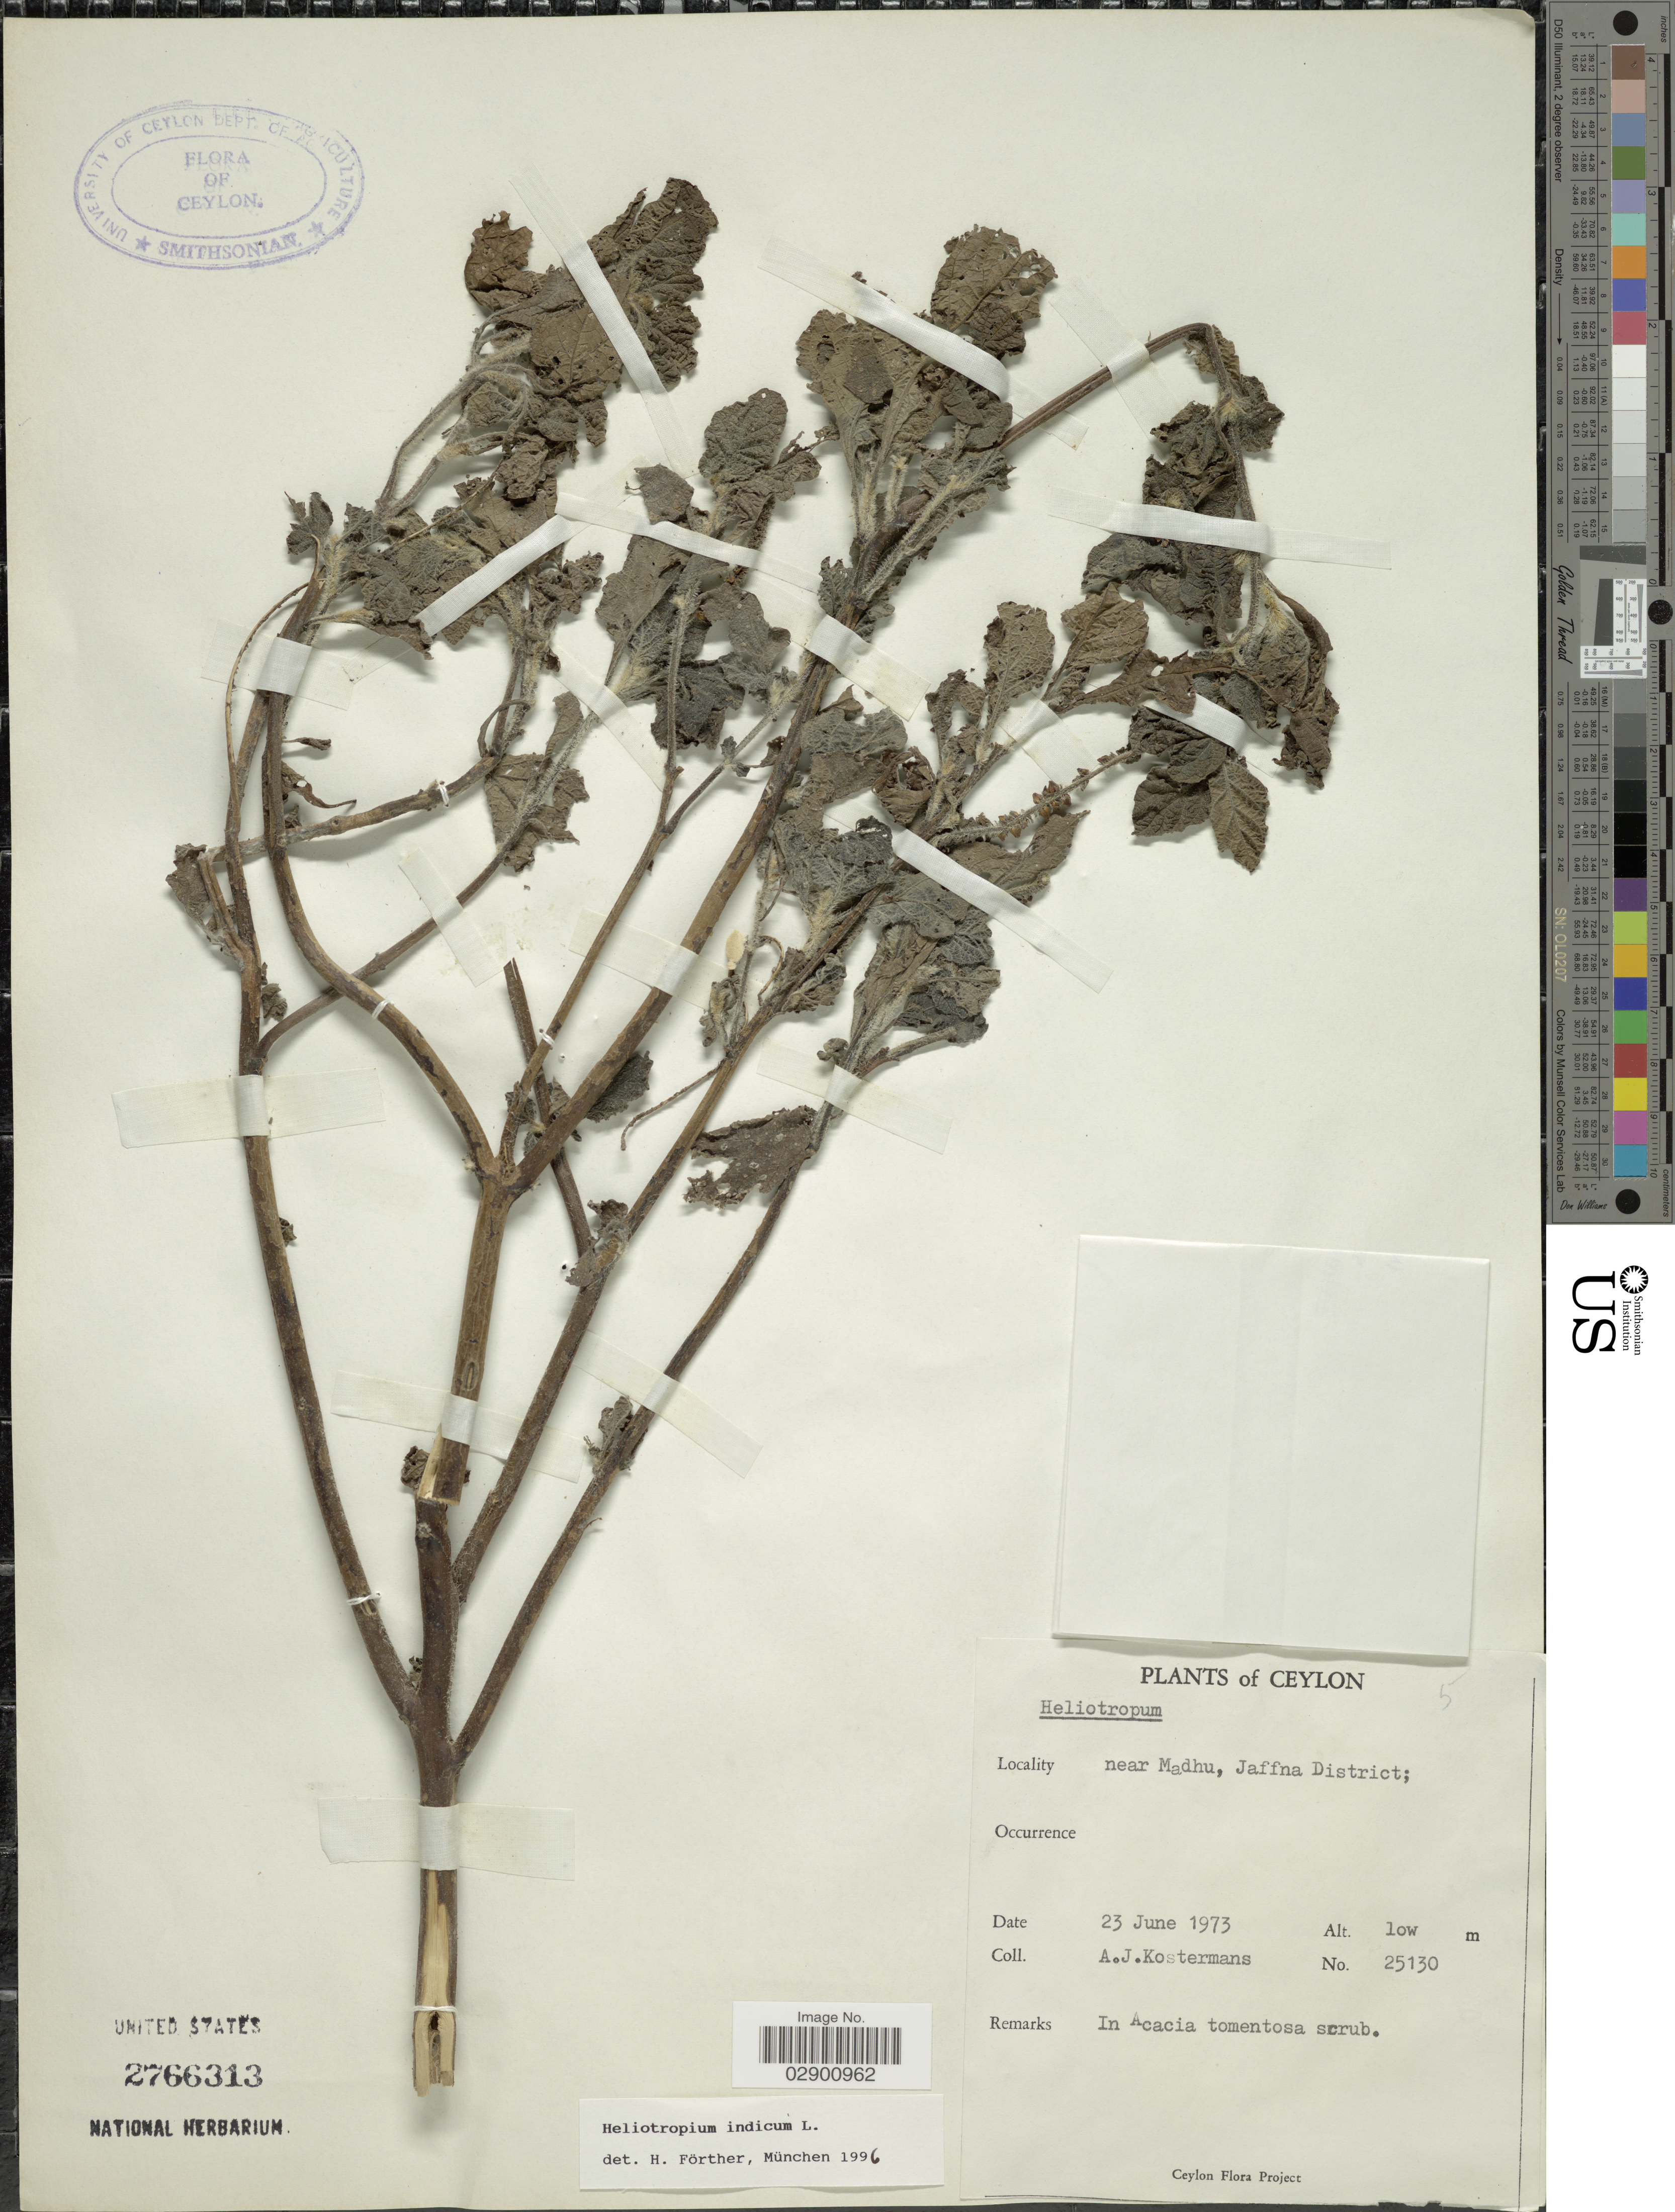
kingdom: Plantae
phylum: Tracheophyta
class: Magnoliopsida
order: Boraginales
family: Heliotropiaceae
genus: Heliotropium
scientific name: Heliotropium indicum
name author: L.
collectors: A. J. G. Kostermans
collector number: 25130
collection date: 1973-06-23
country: Sri Lanka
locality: Ceylon. Near Madhu, Jaffna District.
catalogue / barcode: US 2766313